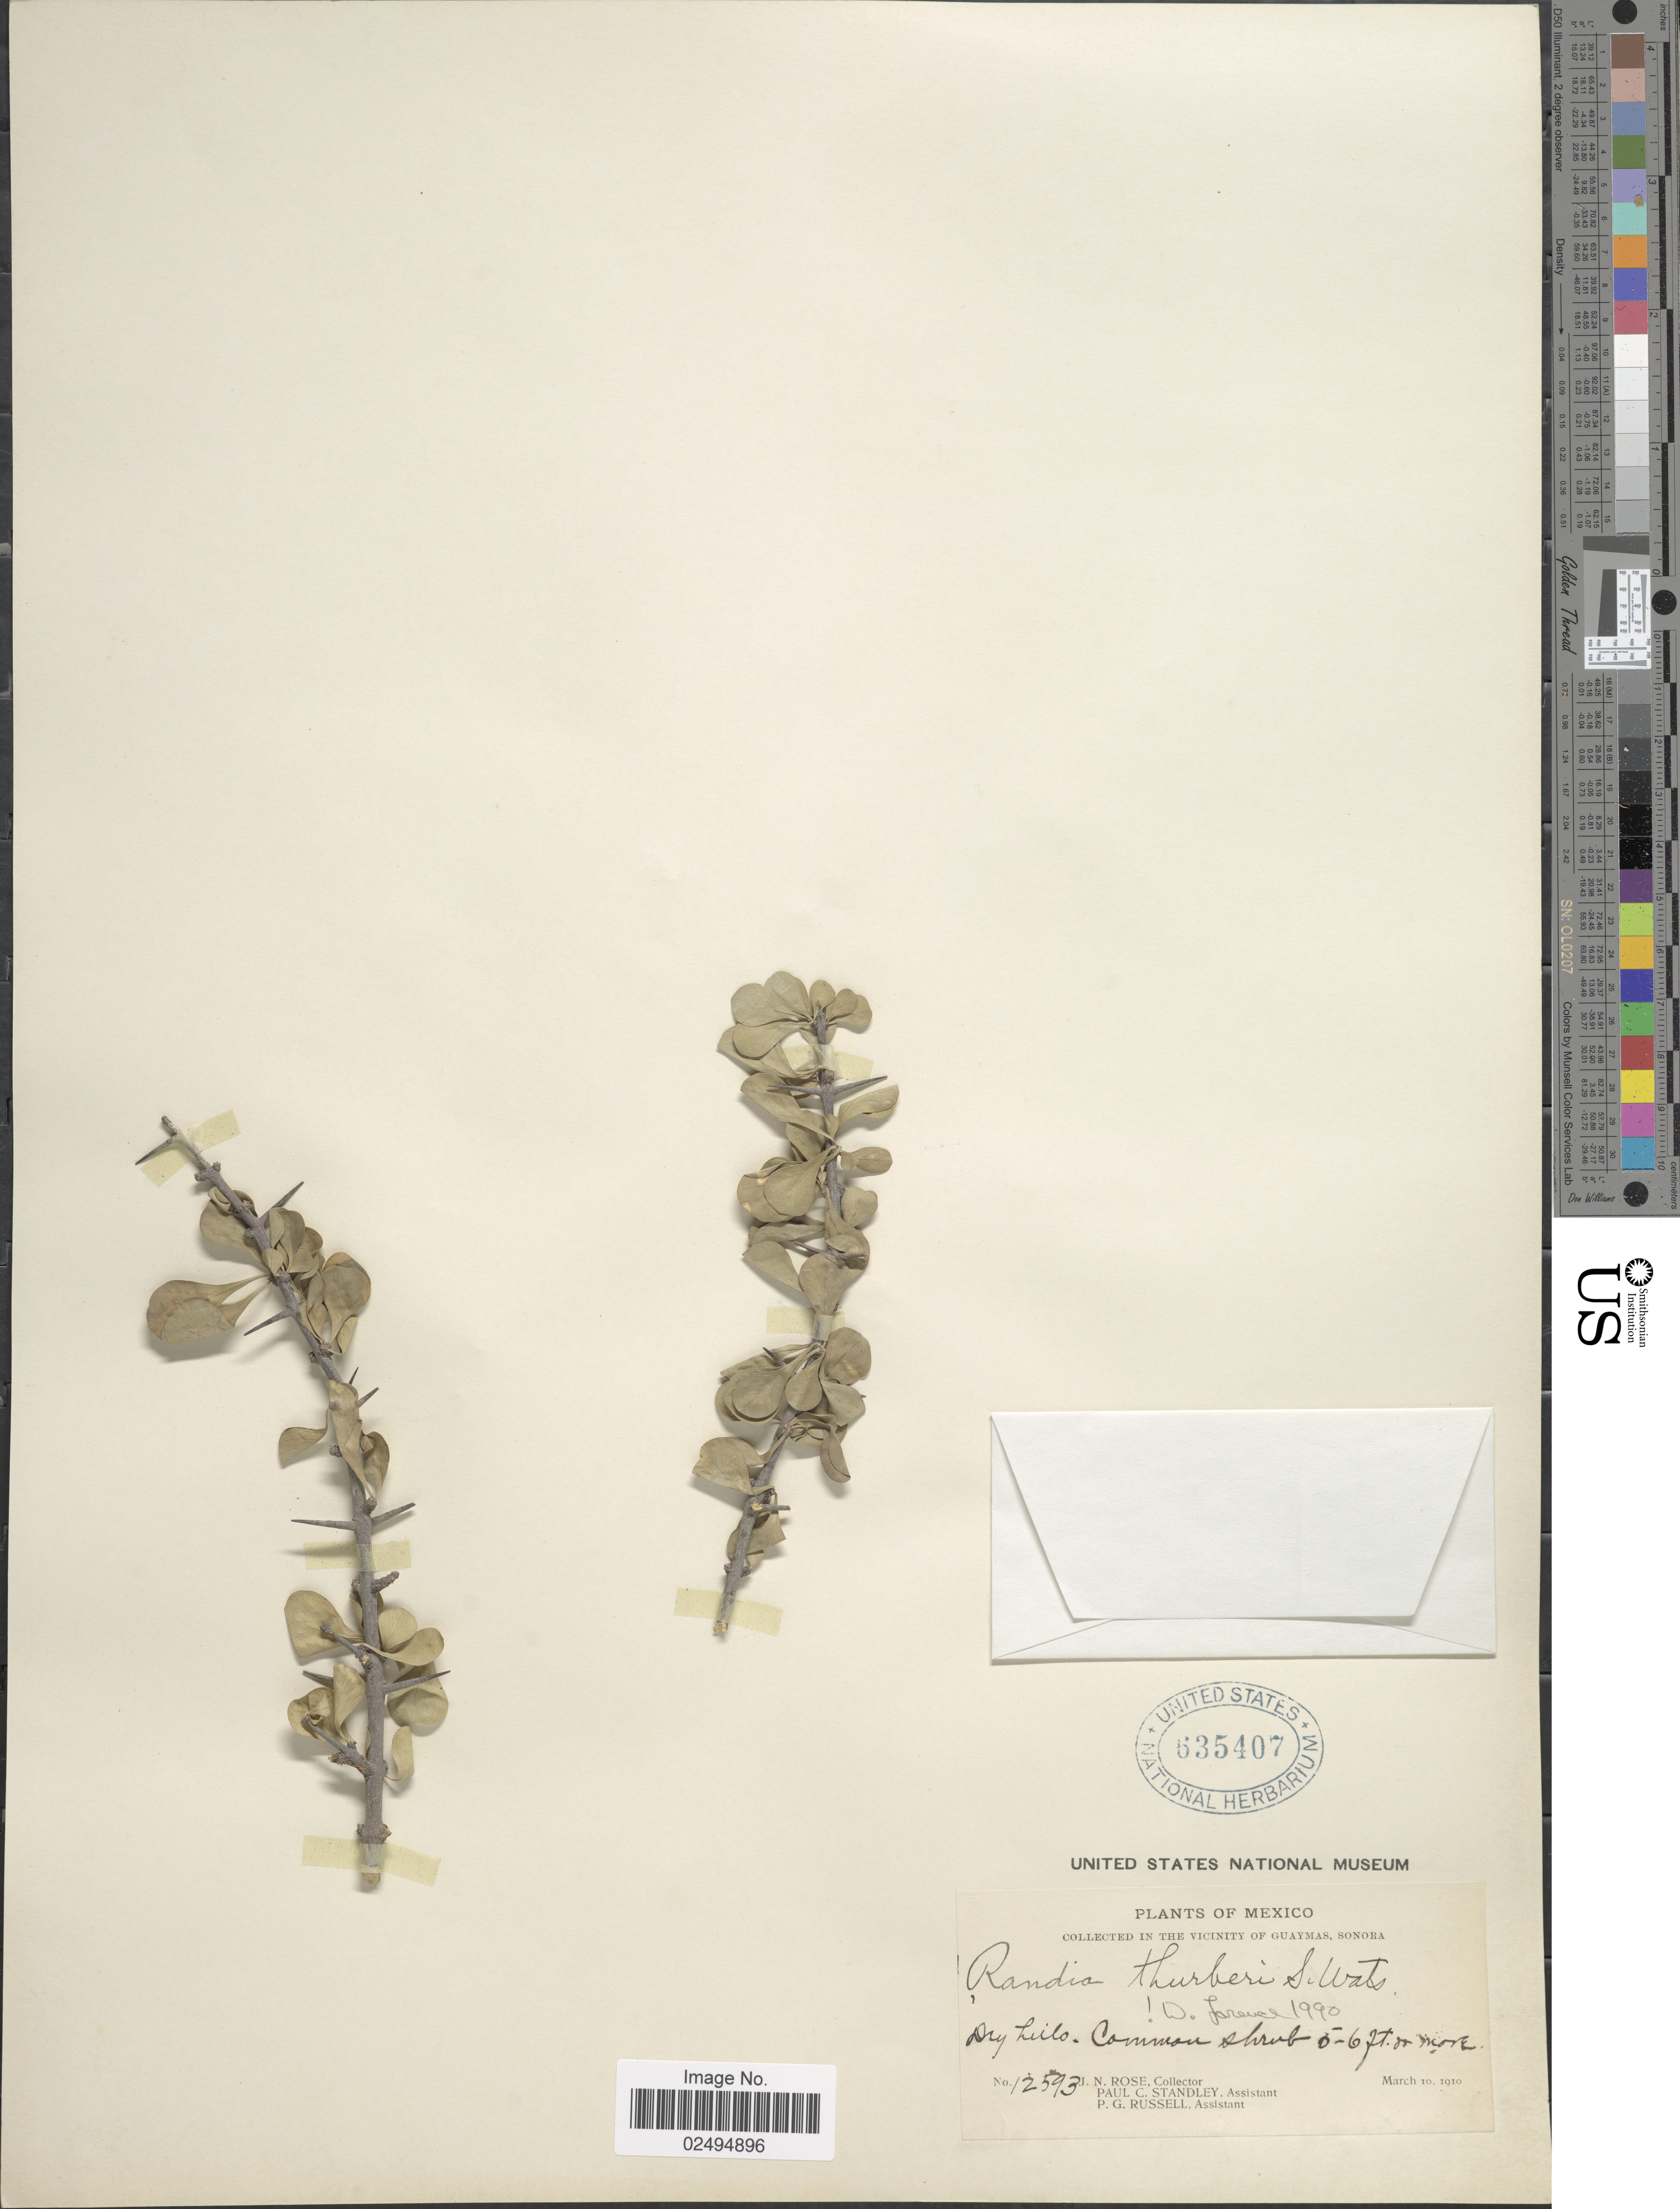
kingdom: Plantae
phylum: Tracheophyta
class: Magnoliopsida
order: Gentianales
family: Rubiaceae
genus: Randia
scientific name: Randia thurberi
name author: S. Watson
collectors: J. N. Rose, P. C. Standley & P. G. Russell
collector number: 12593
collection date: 1910-03-10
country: Mexico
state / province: Sonora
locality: Vicinity of Guaymas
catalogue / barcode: US 535407